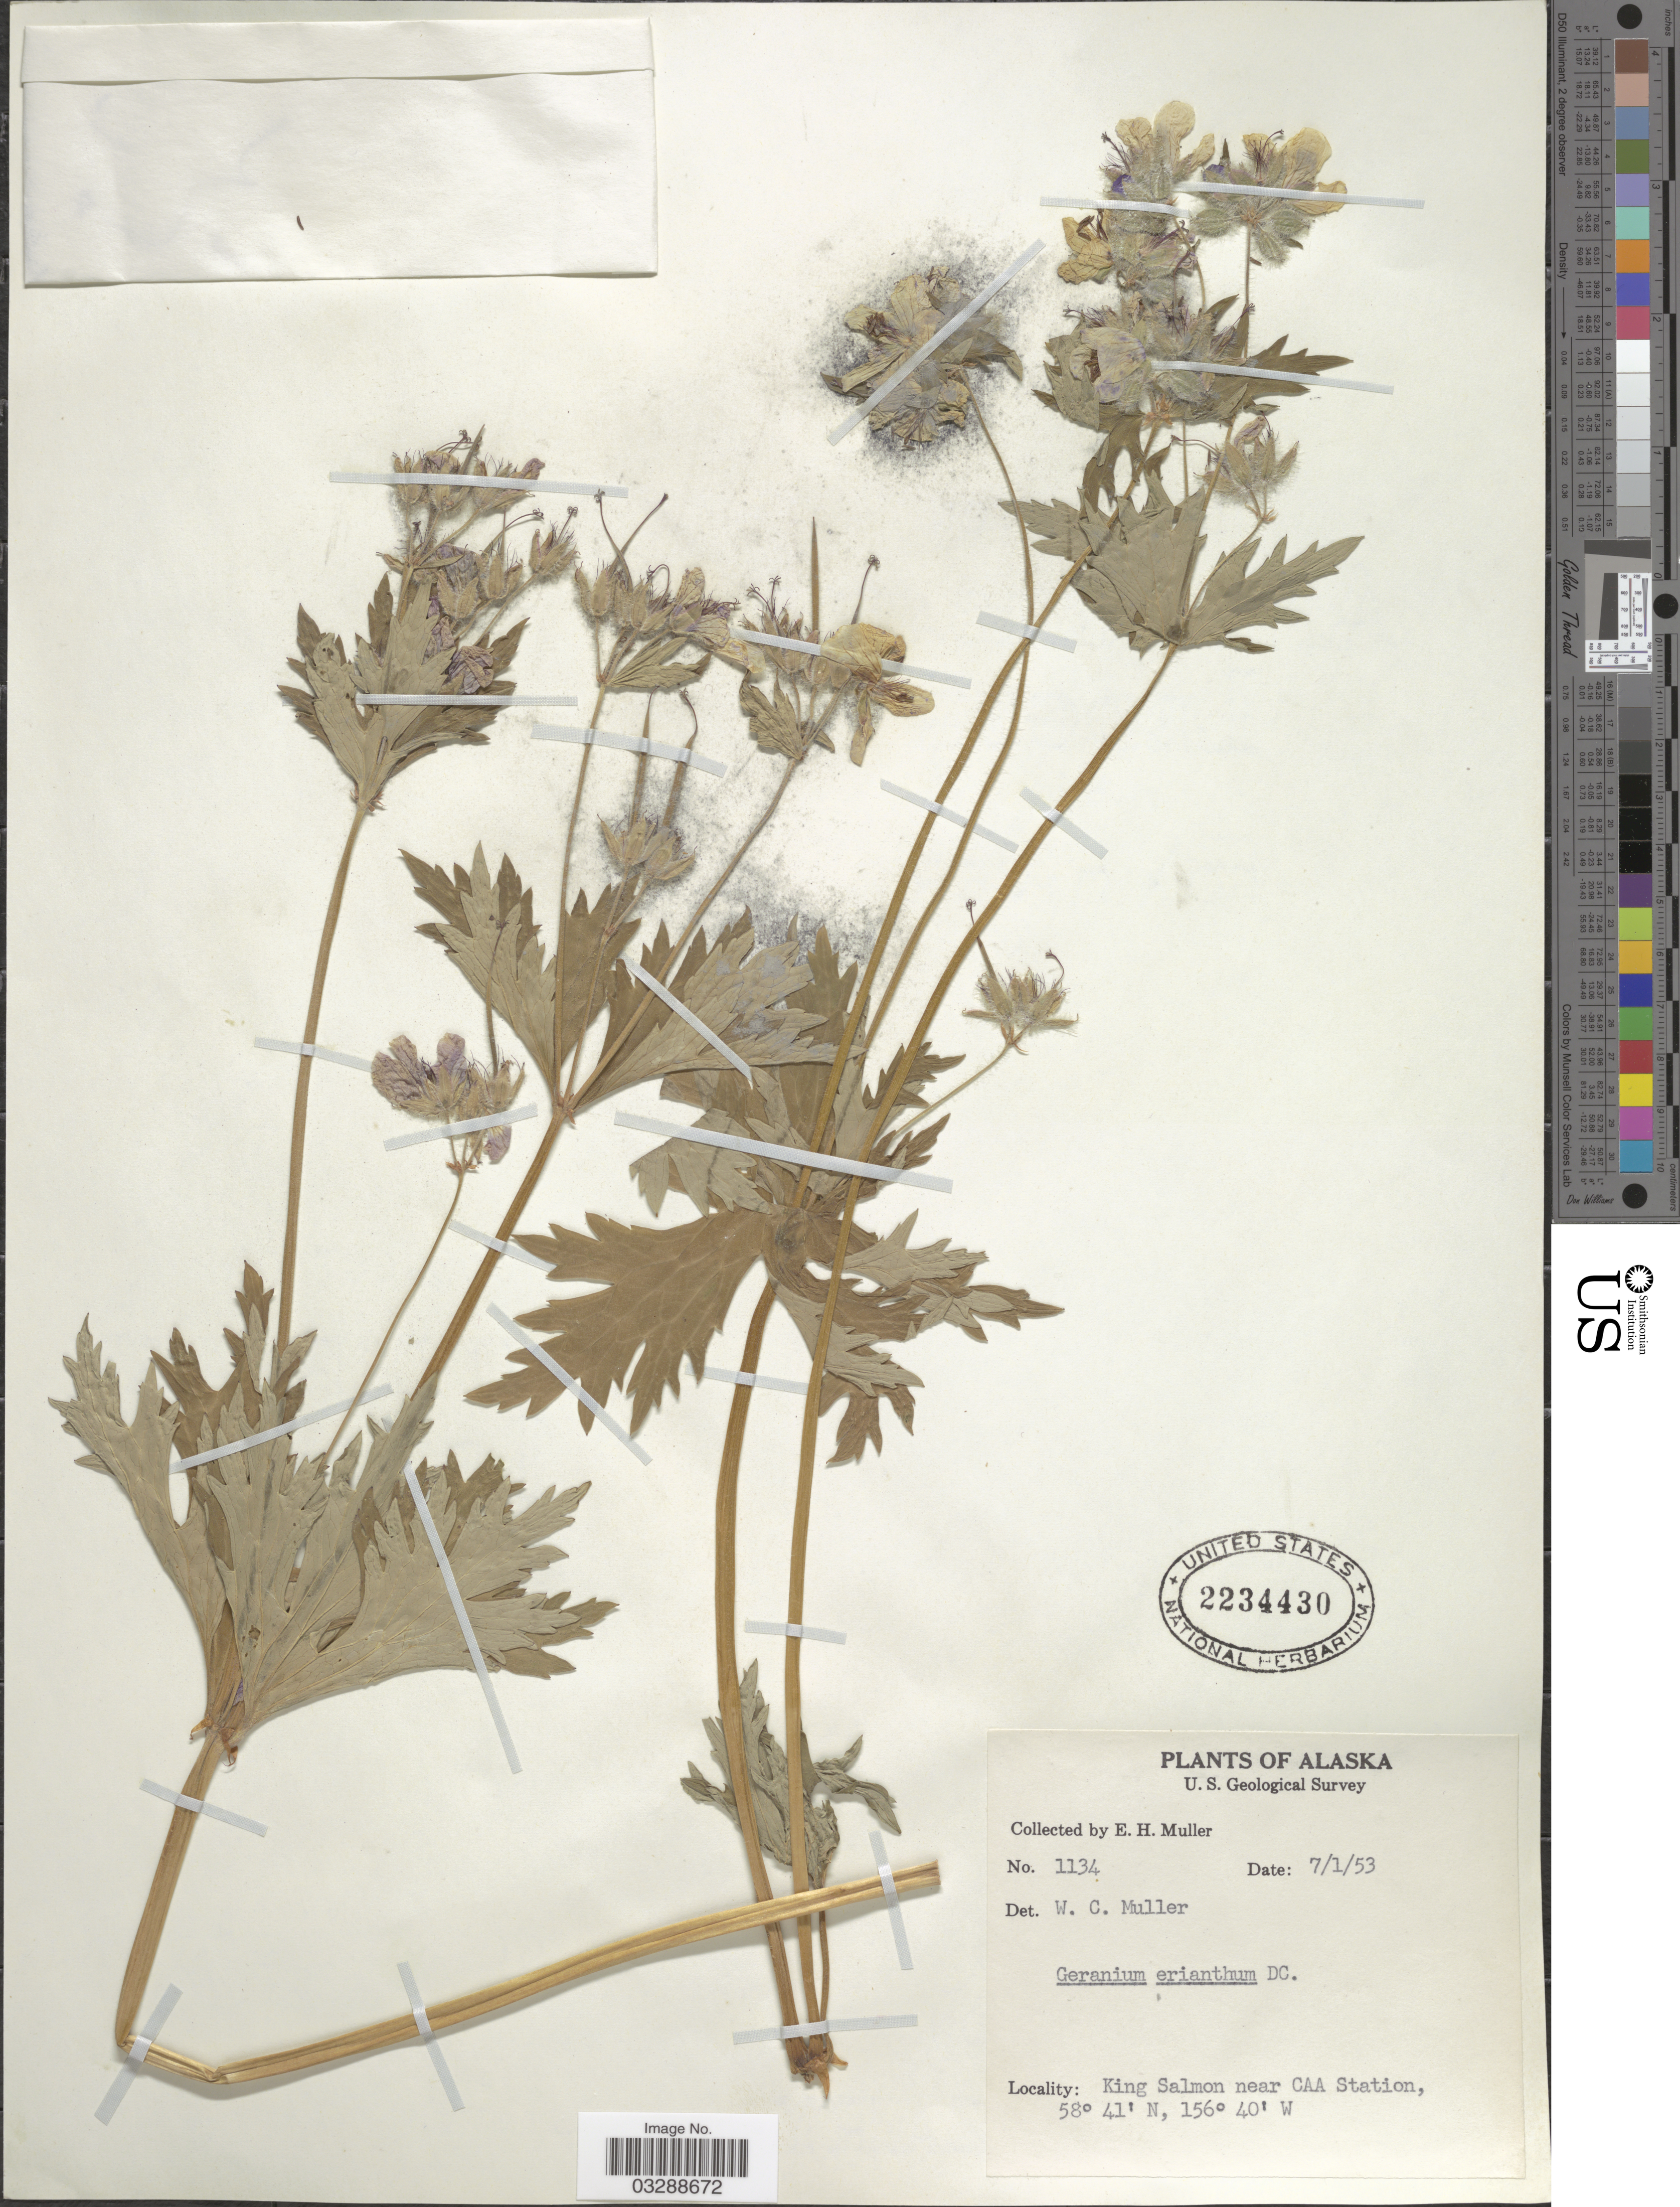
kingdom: Plantae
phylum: Tracheophyta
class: Magnoliopsida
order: Geraniales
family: Geraniaceae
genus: Geranium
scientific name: Geranium erianthum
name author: DC.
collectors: E. H. Muller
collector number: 1134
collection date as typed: Transcribed d/m/y: 1/7/53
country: United States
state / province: Alaska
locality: King Salmon near CAA Station.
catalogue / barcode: US 2234430